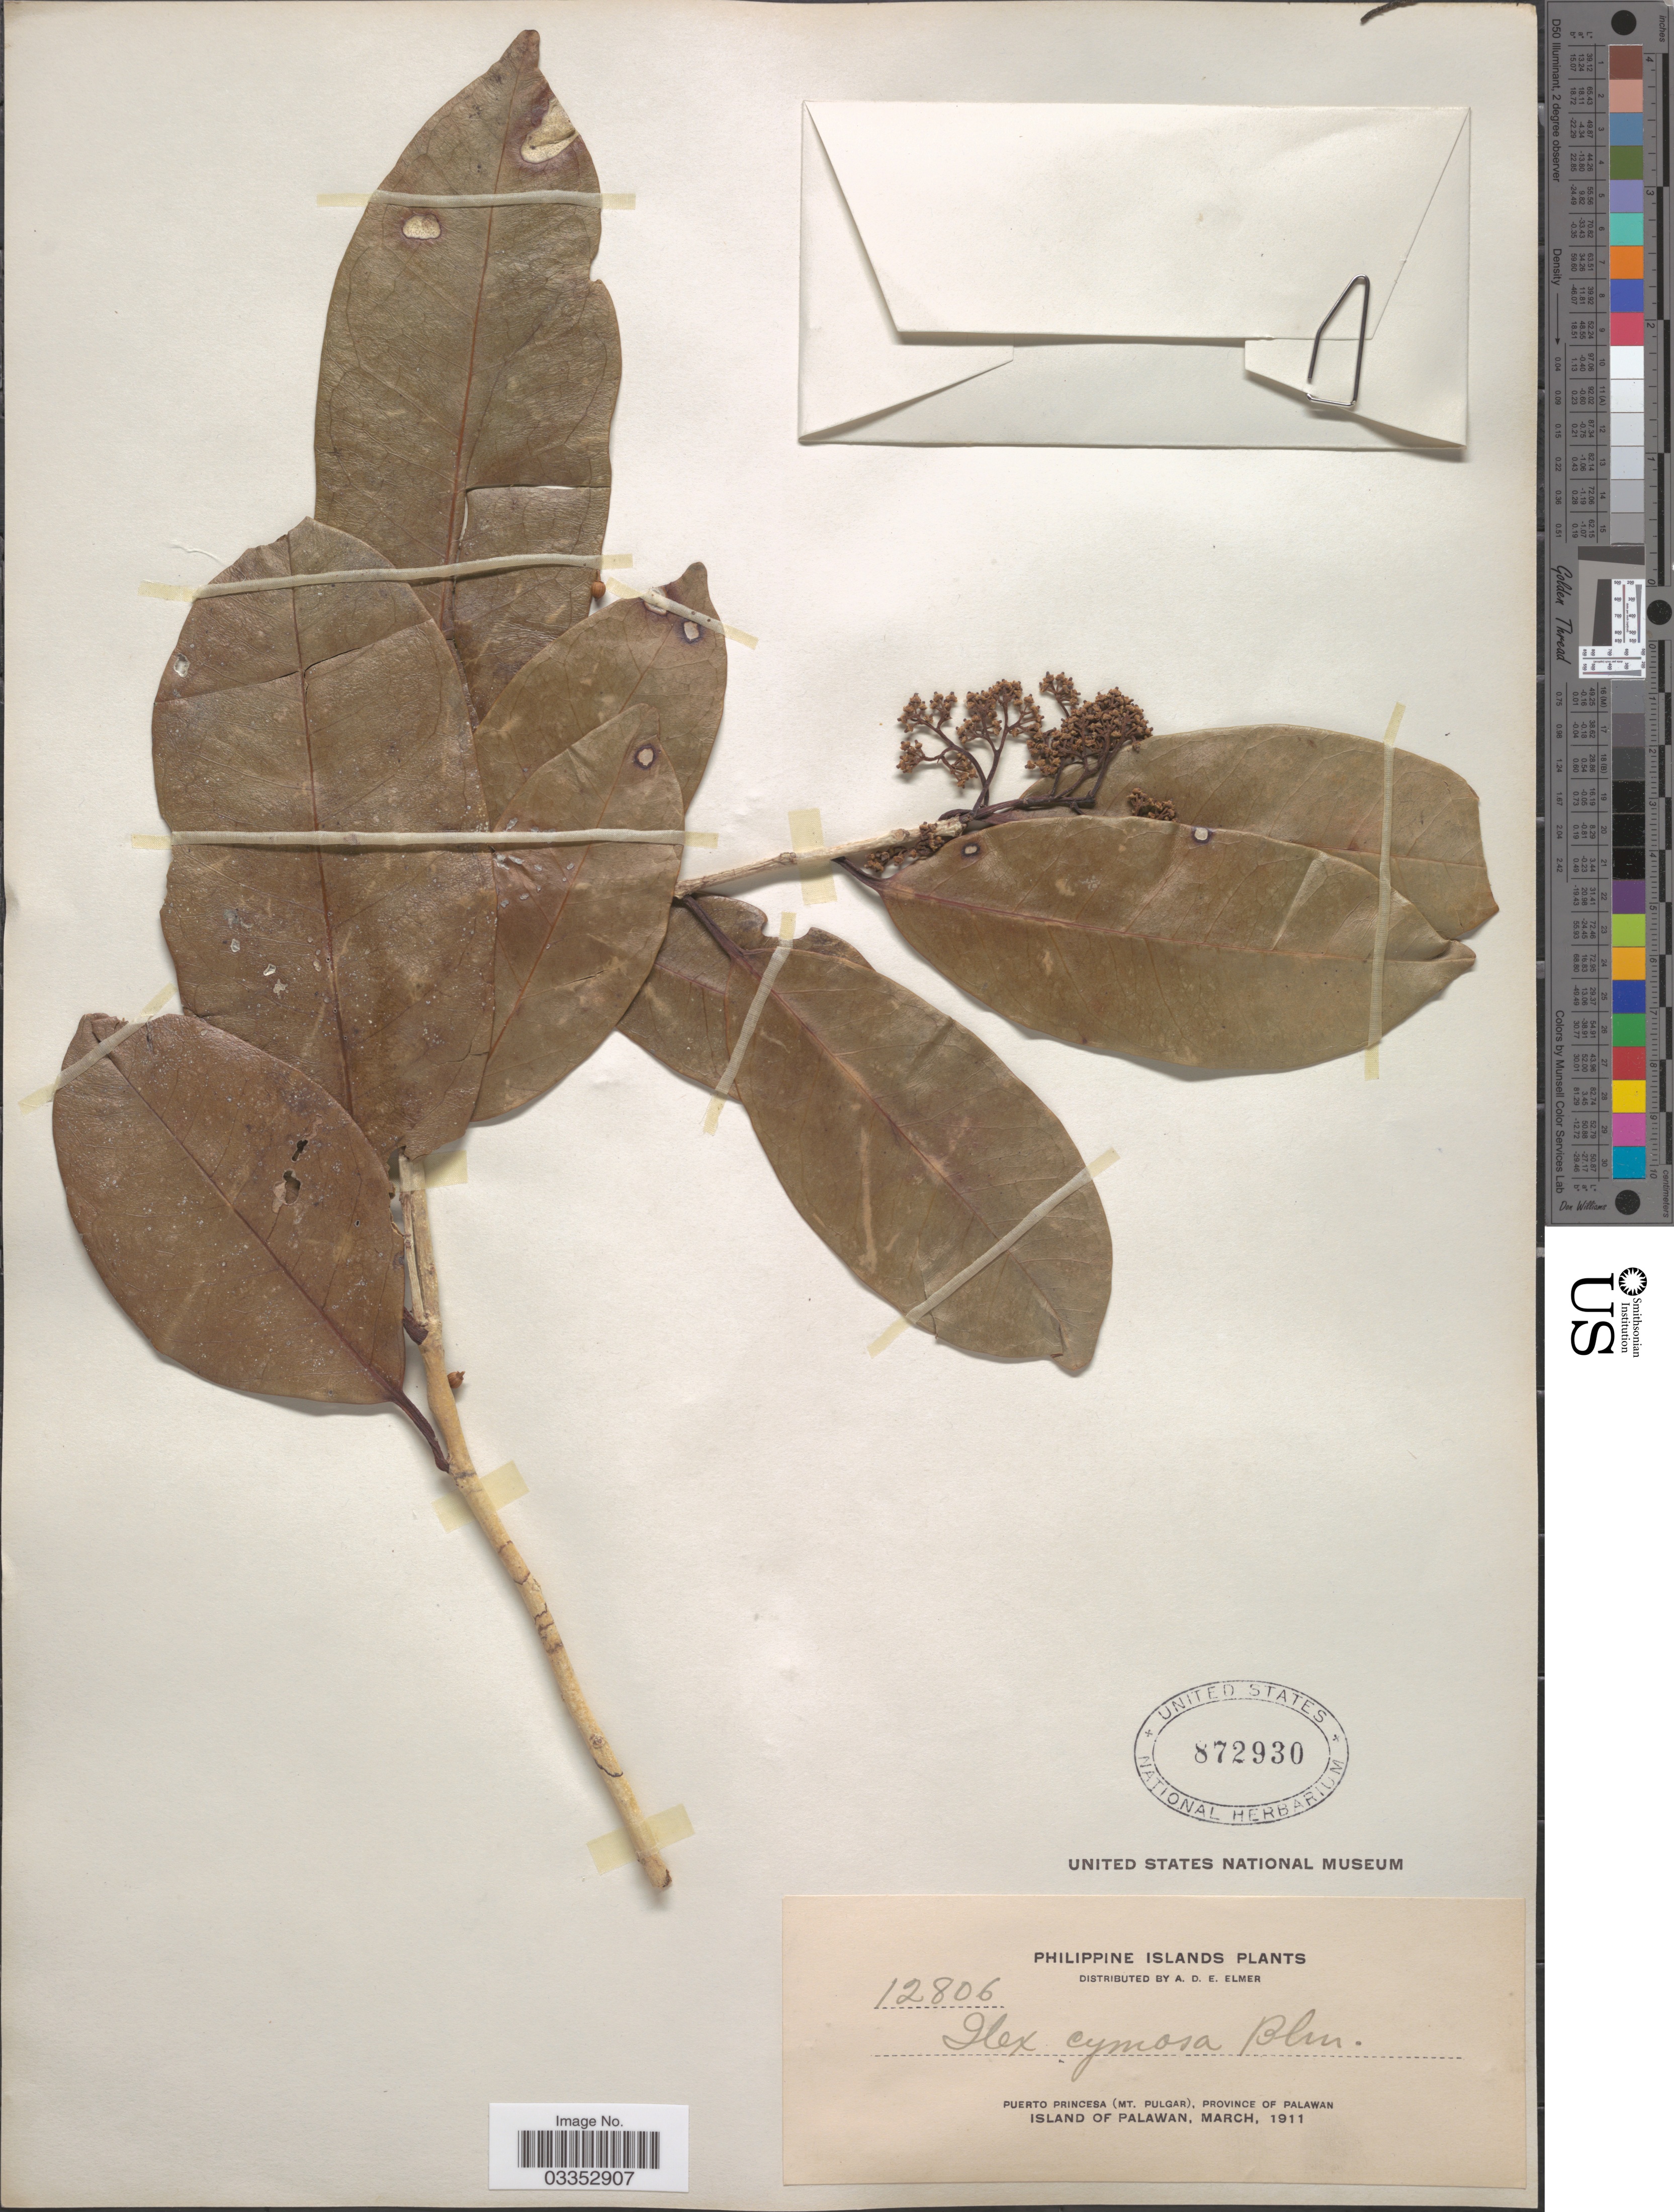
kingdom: Plantae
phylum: Tracheophyta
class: Magnoliopsida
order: Aquifoliales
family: Aquifoliaceae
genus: Ilex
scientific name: Ilex cymosa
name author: Blume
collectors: A. D. E. Elmer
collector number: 12806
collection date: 1911-03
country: Philippines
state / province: Mimaropa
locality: Puerto Princesa (Mt. Pulgar), Province of Palawan, Island of Palawan.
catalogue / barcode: US 872930